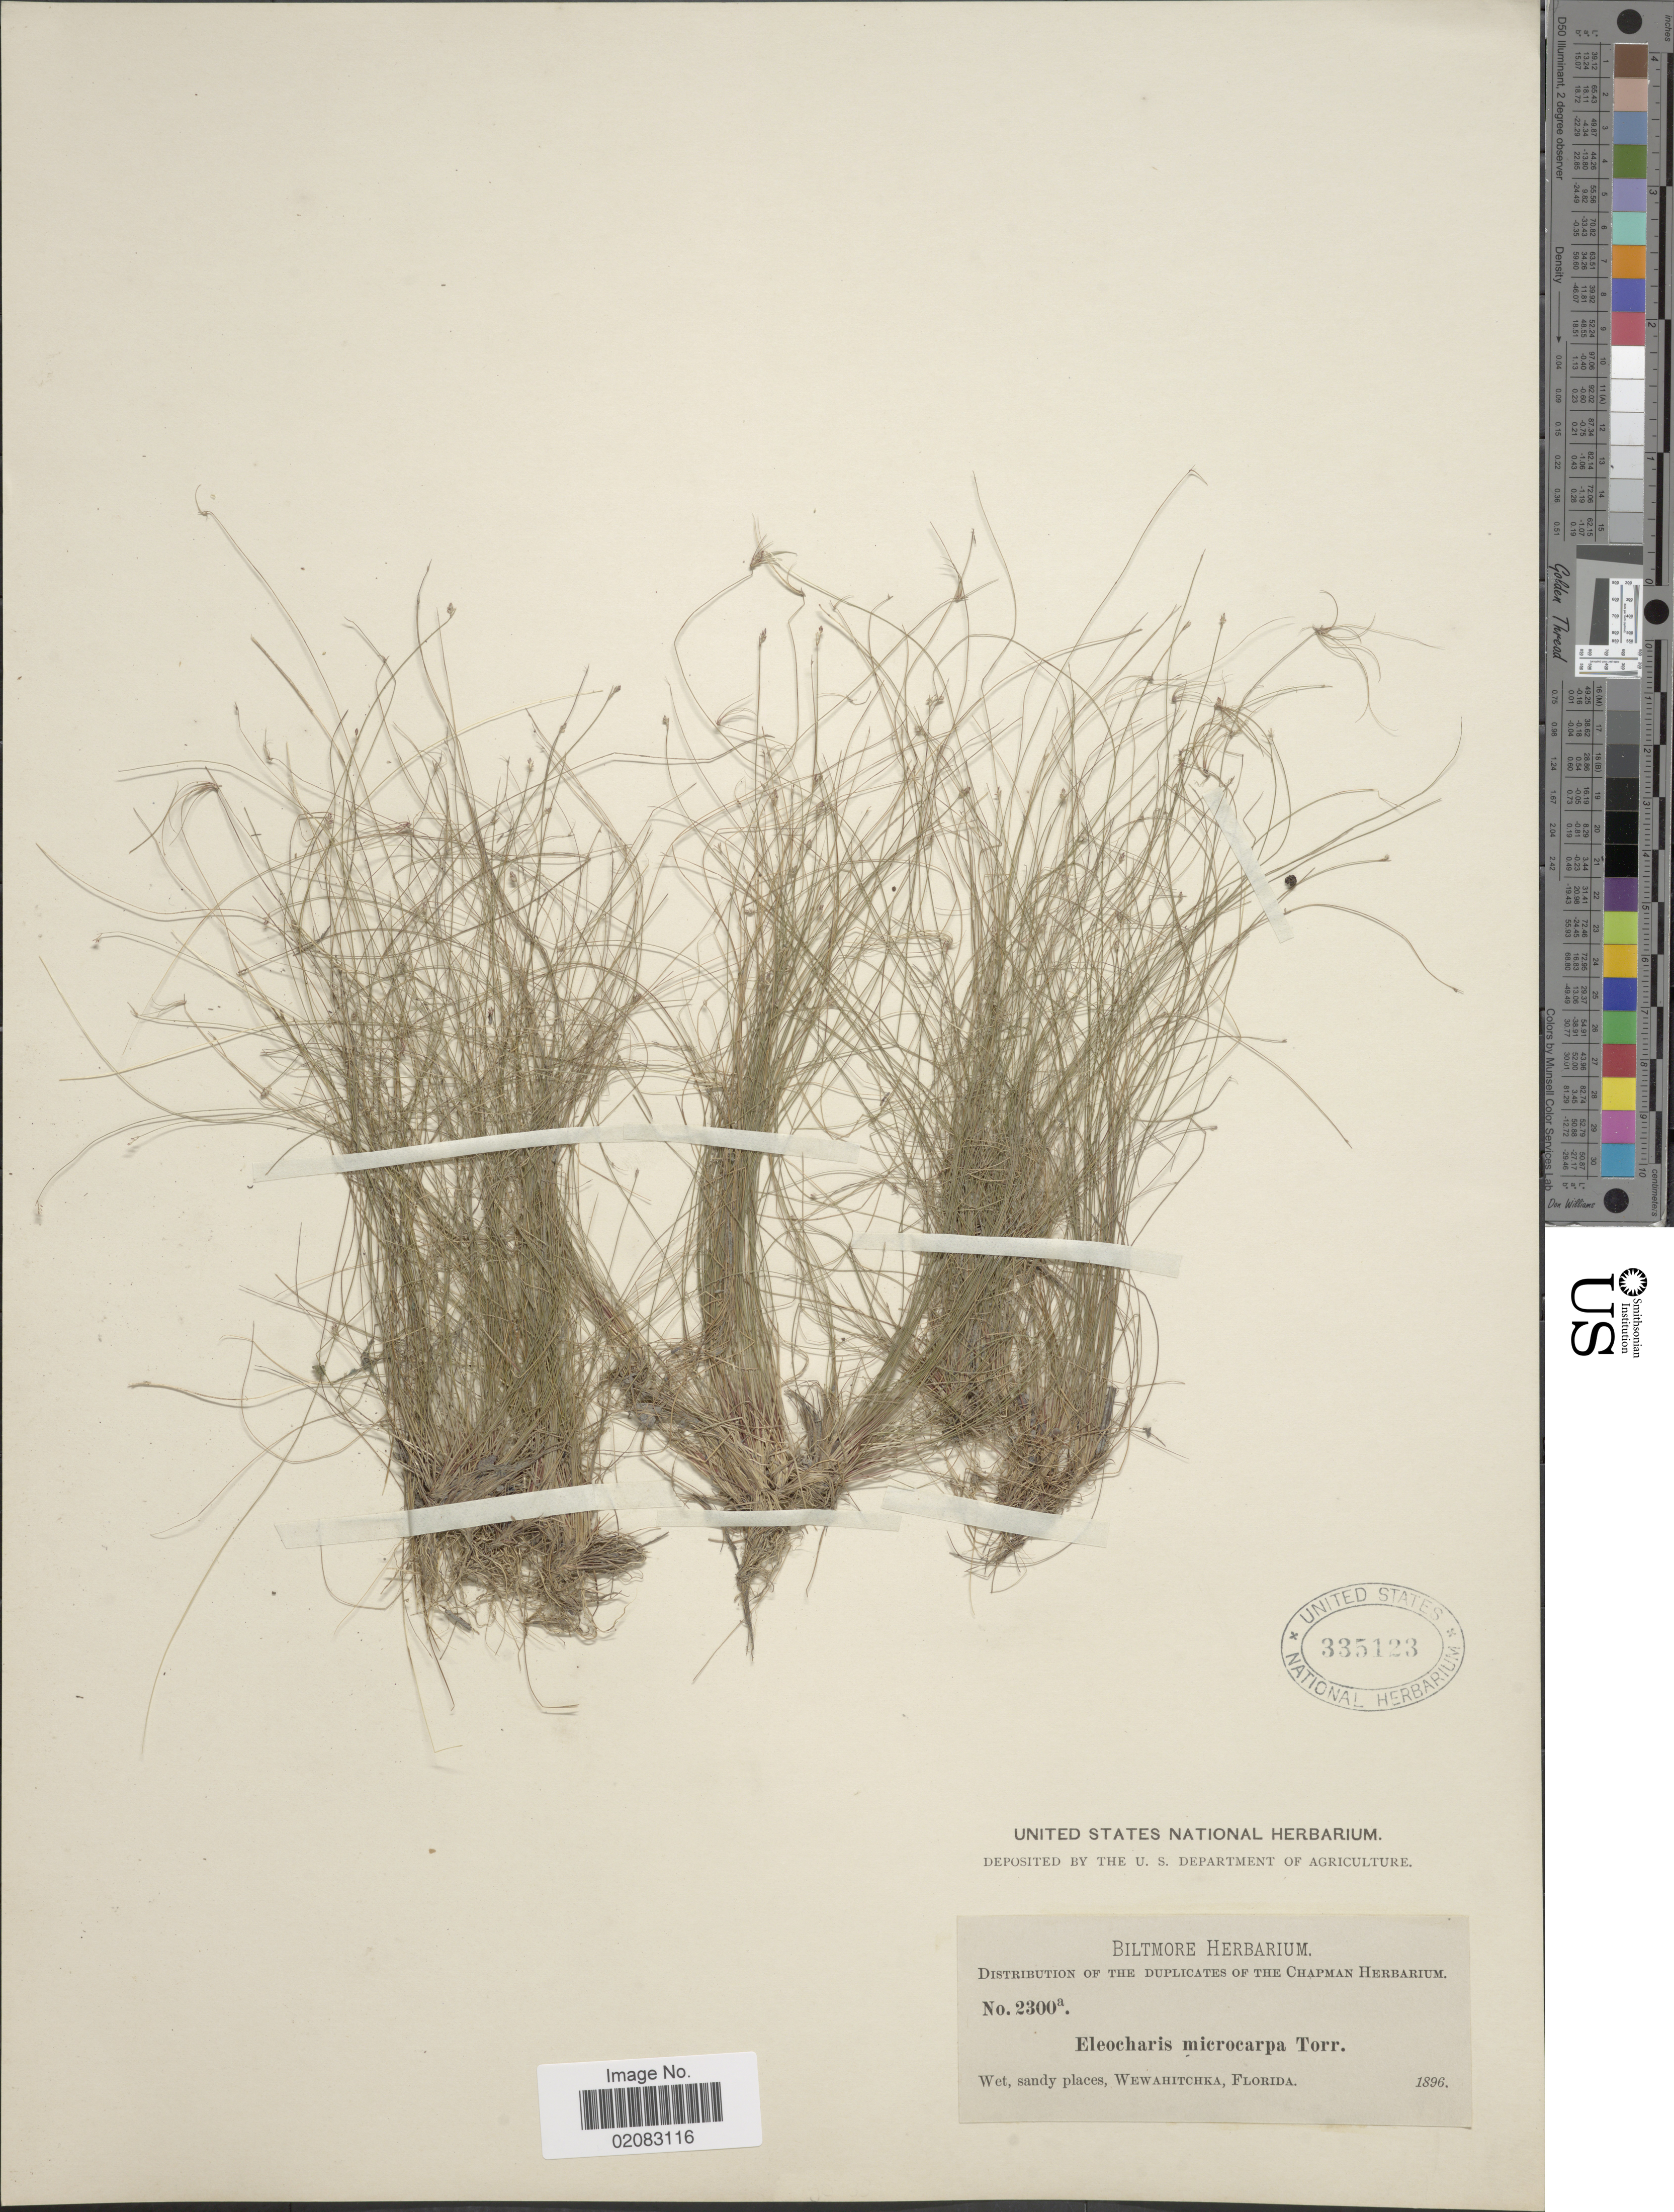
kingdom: Plantae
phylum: Tracheophyta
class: Liliopsida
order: Poales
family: Cyperaceae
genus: Eleocharis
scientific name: Eleocharis microcarpa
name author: Torr.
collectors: ex herb. Biltmore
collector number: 2300a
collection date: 1896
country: United States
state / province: Florida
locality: Wet, sandy places, Wewahitchka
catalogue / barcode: US 335123